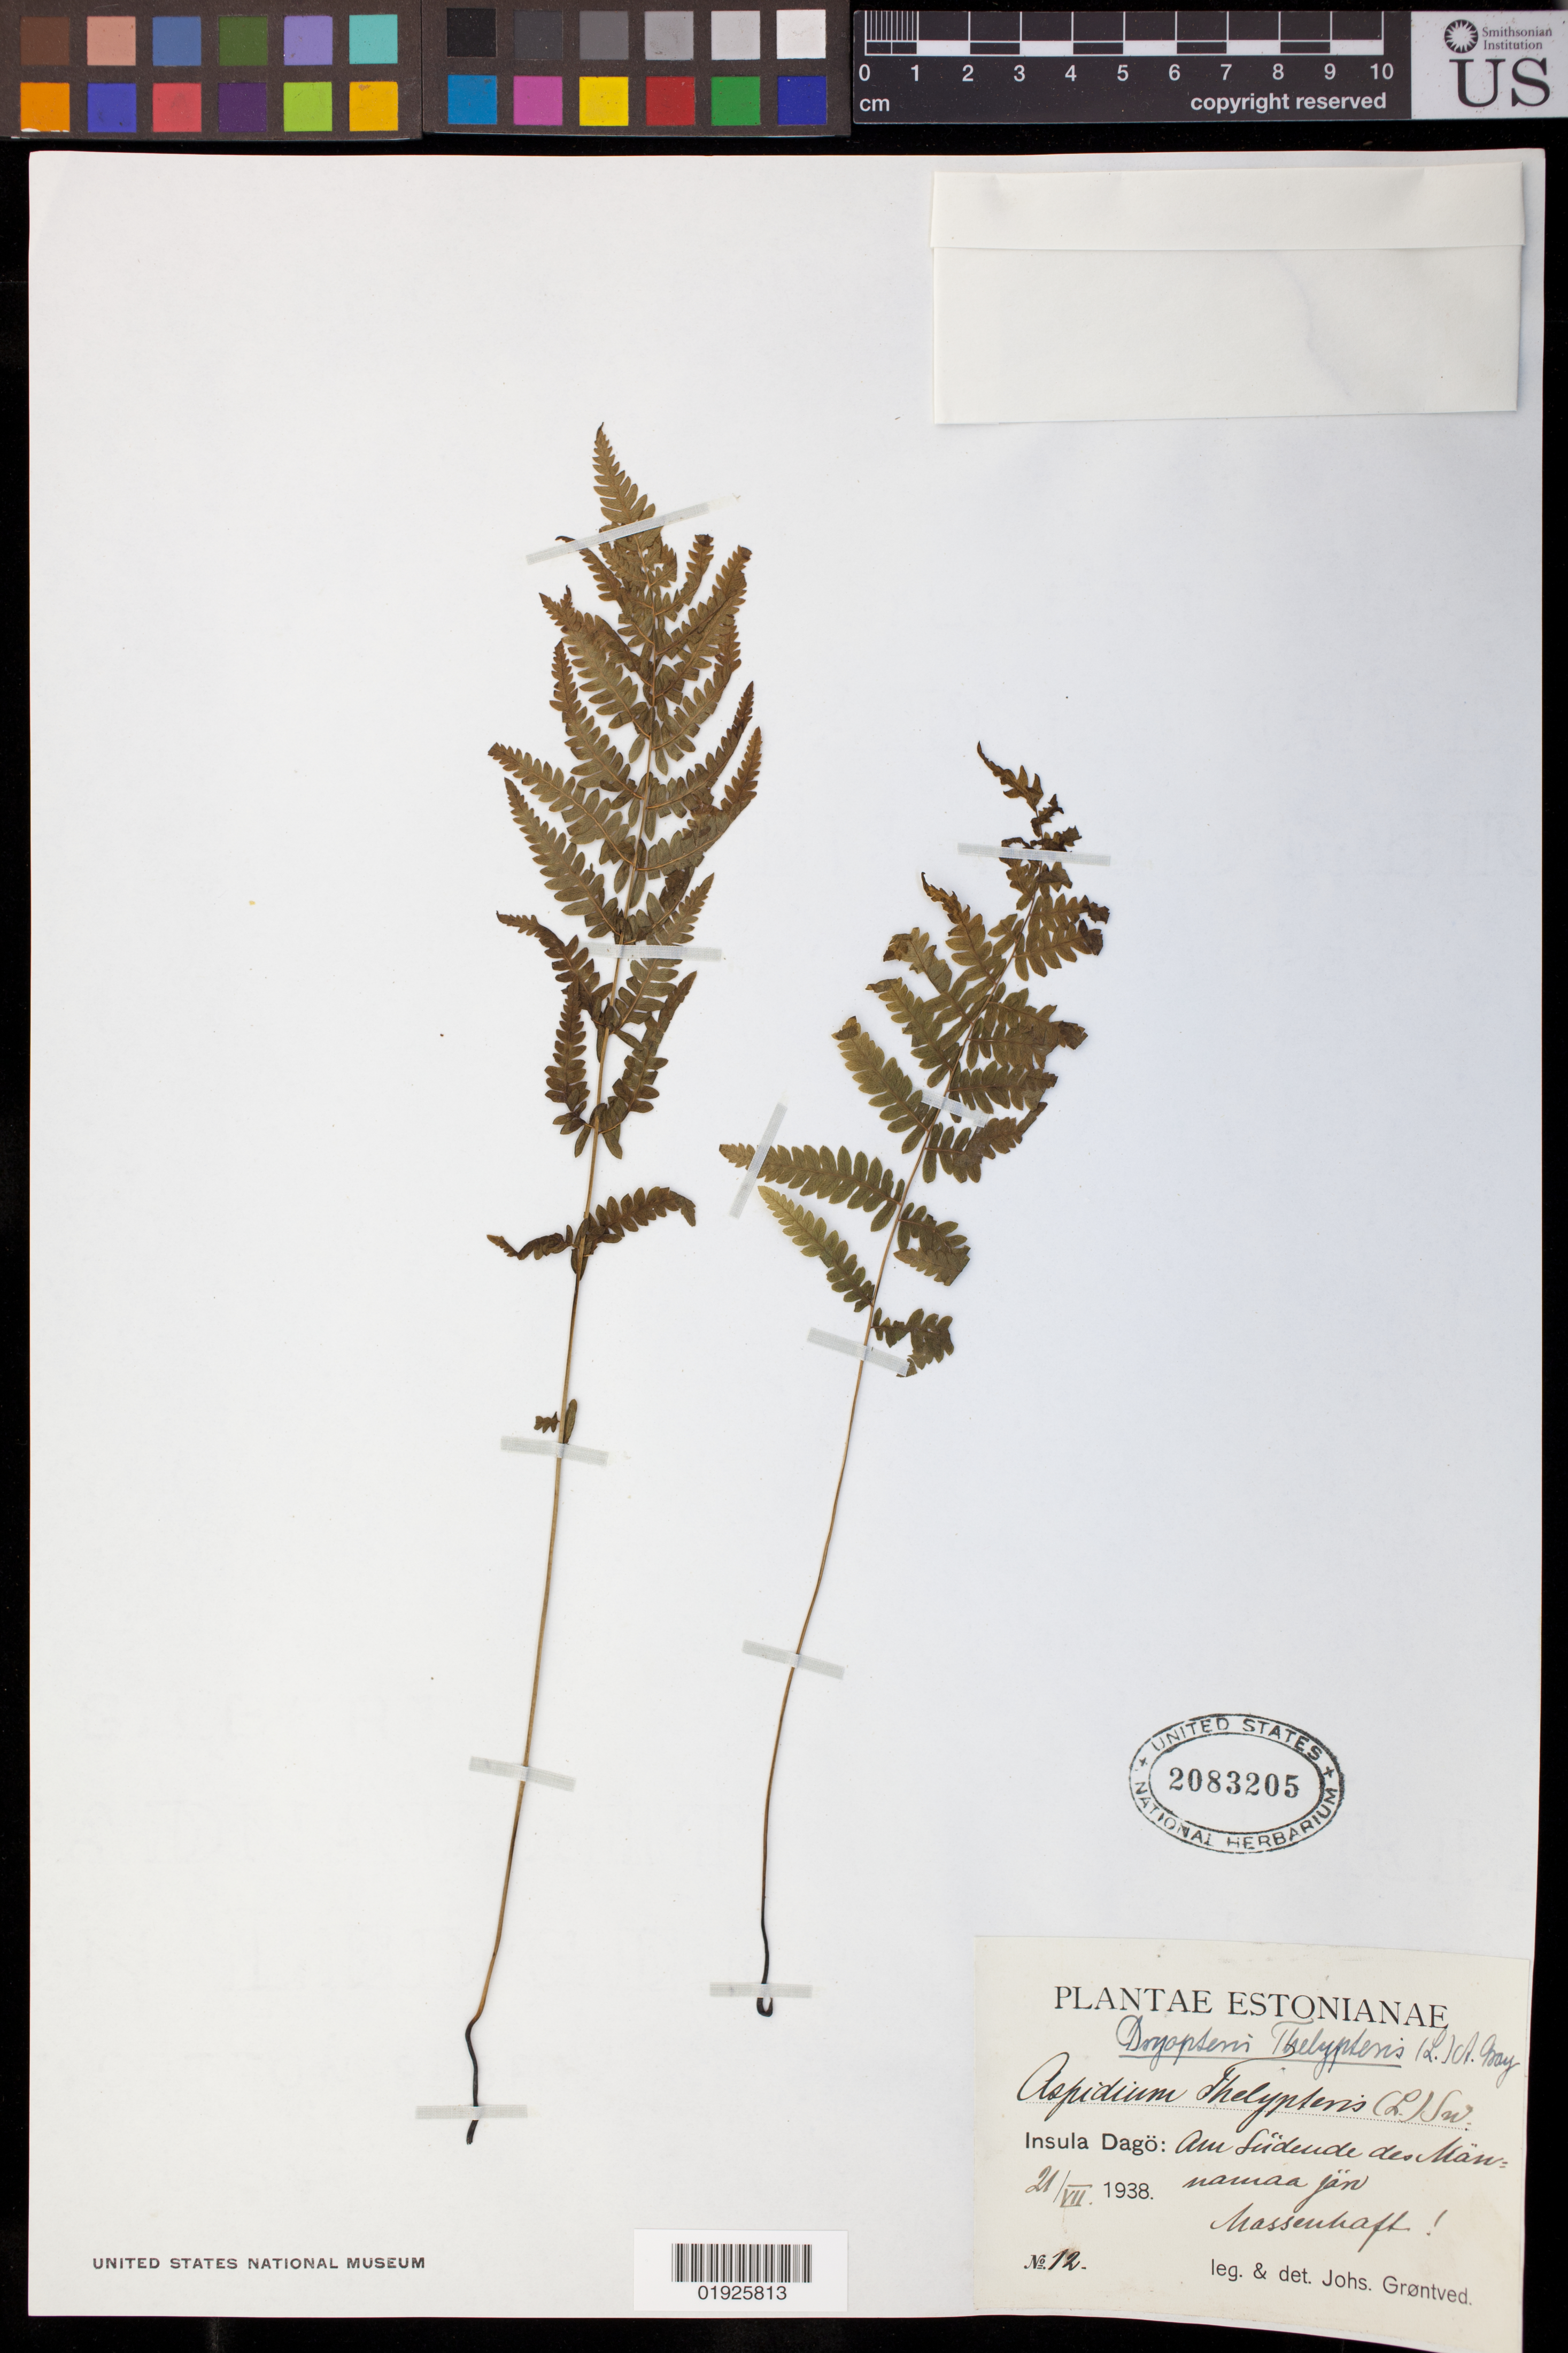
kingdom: Plantae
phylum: Tracheophyta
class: Polypodiopsida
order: Polypodiales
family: Thelypteridaceae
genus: Thelypteris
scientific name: Thelypteris palustris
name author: (Salisb.) Schott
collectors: J. Grøntved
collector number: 12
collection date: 1938-07-21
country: Estonia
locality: Insula Dago, au sudende des Mannamaa jan Massenhaff.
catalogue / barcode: US 2083205